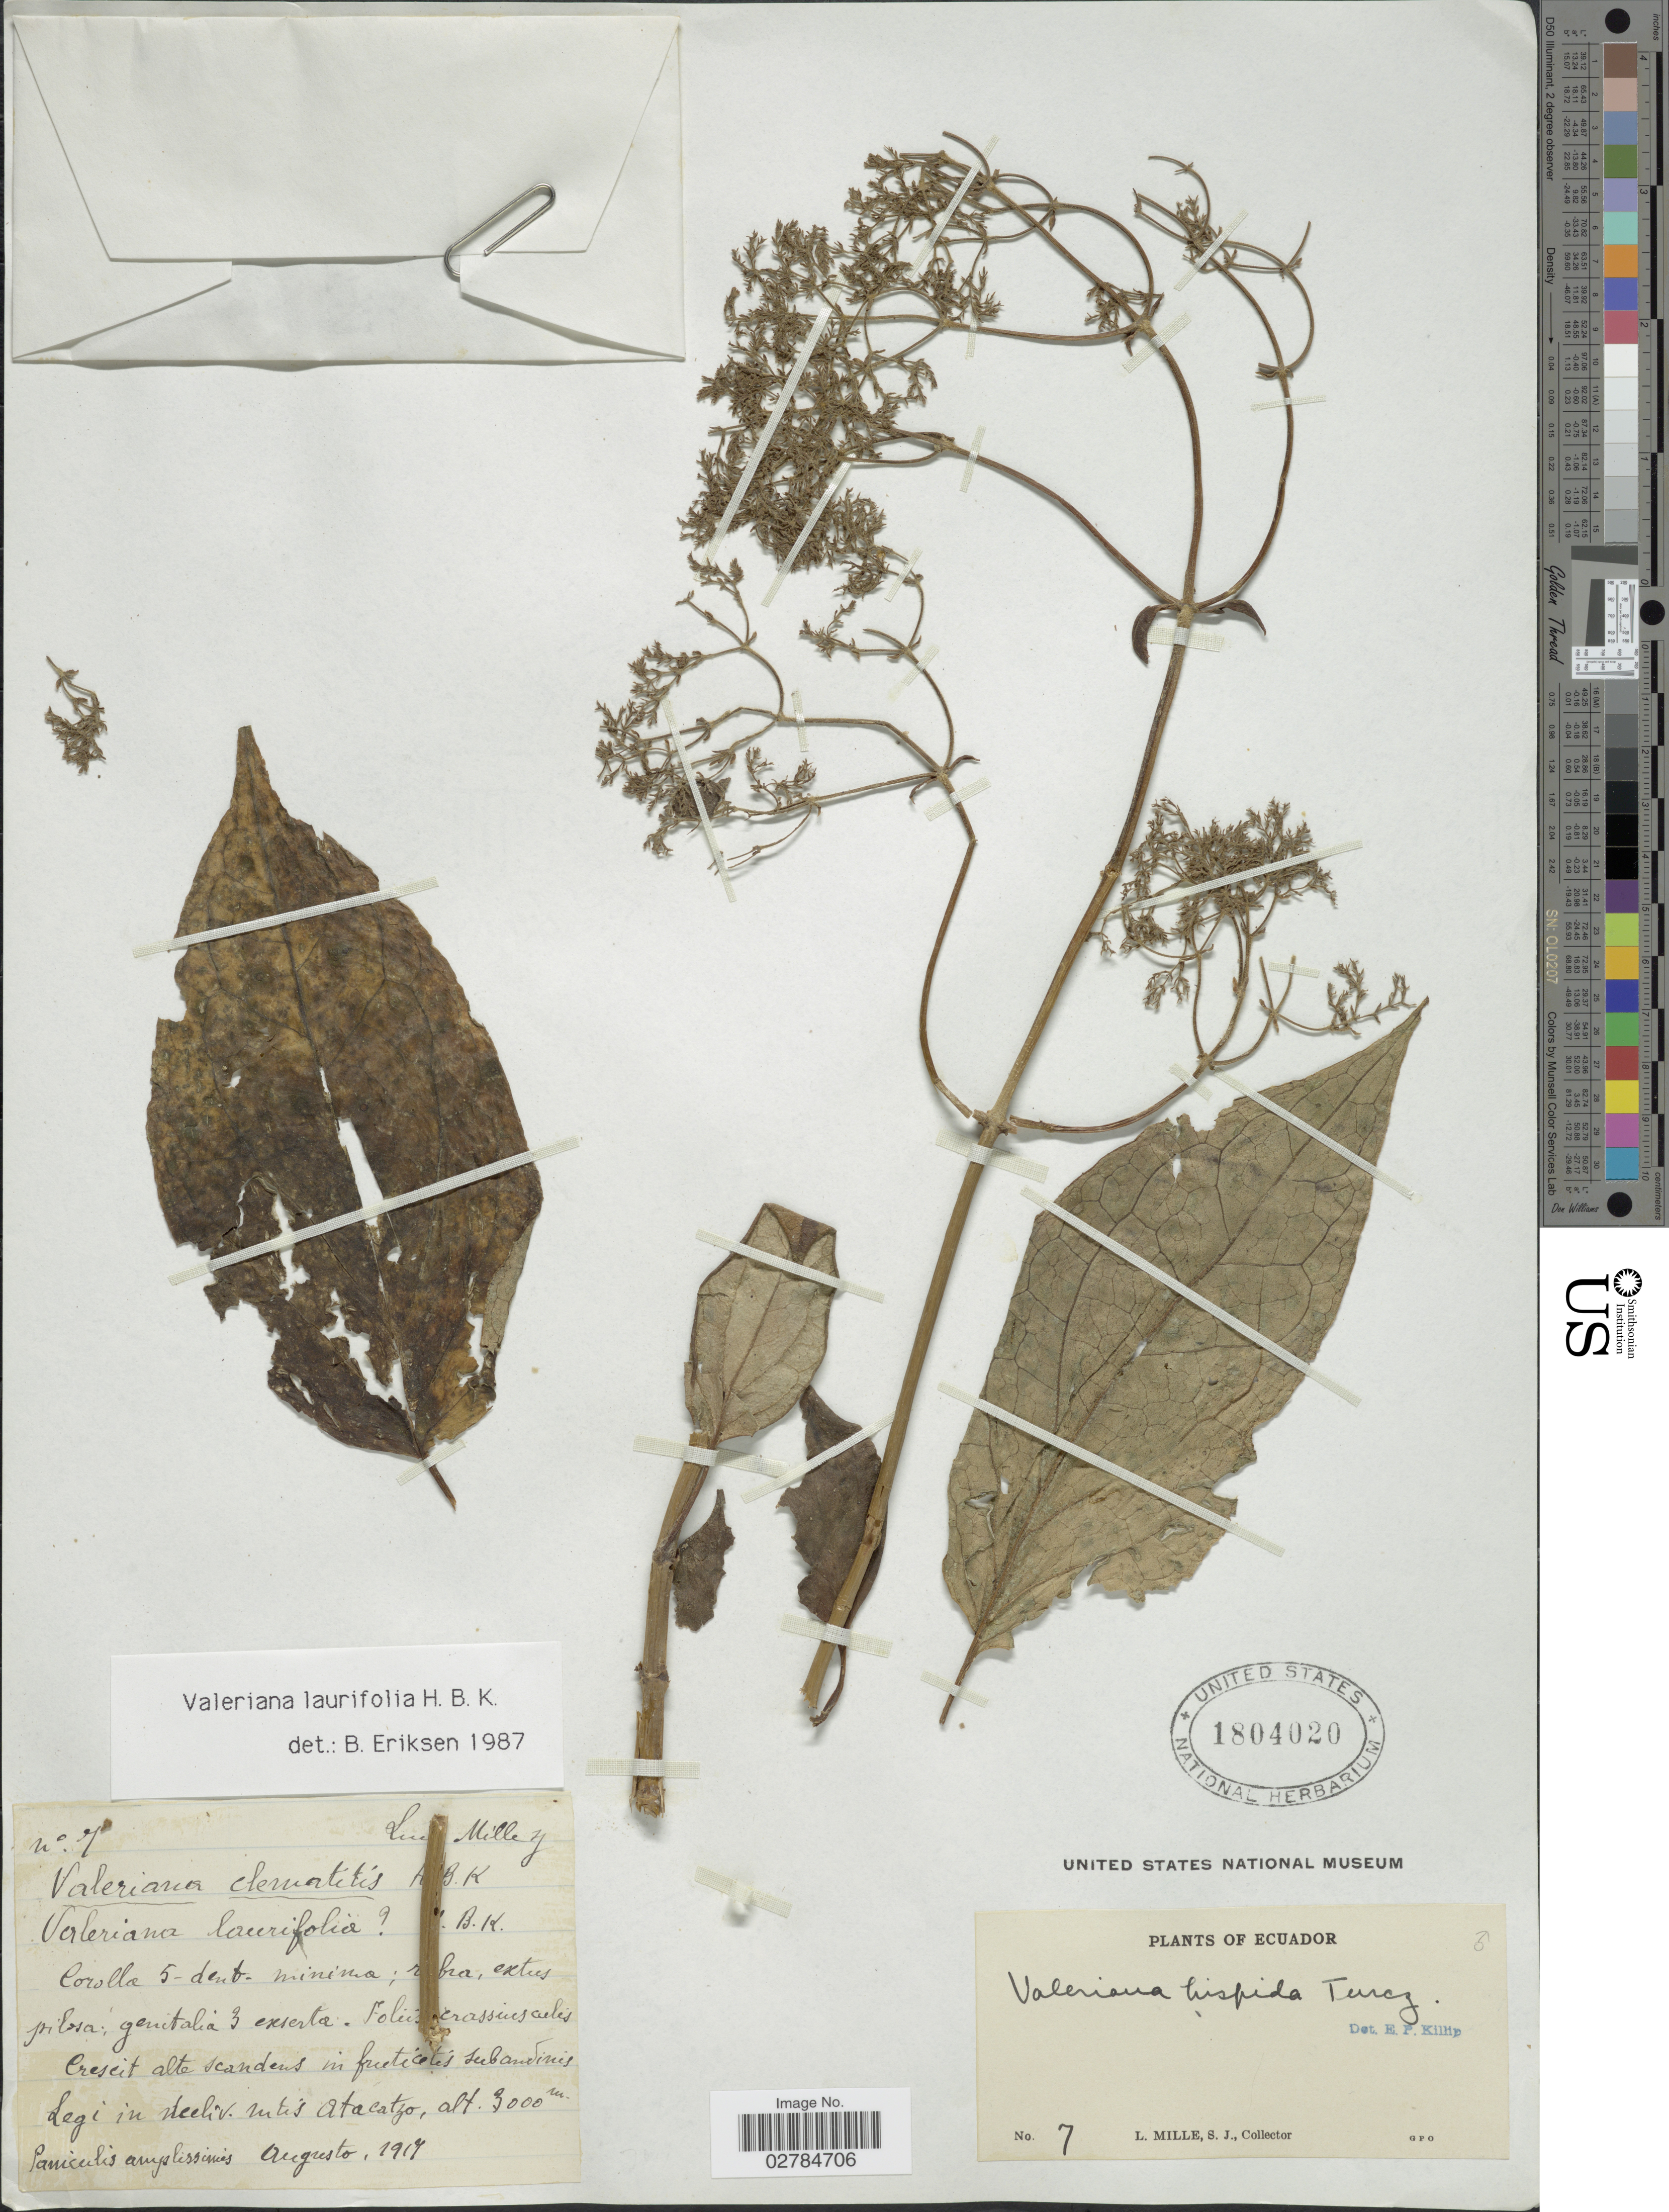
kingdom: Plantae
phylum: Tracheophyta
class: Magnoliopsida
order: Dipsacales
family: Caprifoliaceae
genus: Valeriana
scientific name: Valeriana laurifolia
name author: Kunth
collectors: L. Mille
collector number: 7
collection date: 1917-08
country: Ecuador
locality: Legi in steeliv. rutis Atacatzo.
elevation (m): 3000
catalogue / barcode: US 1804020